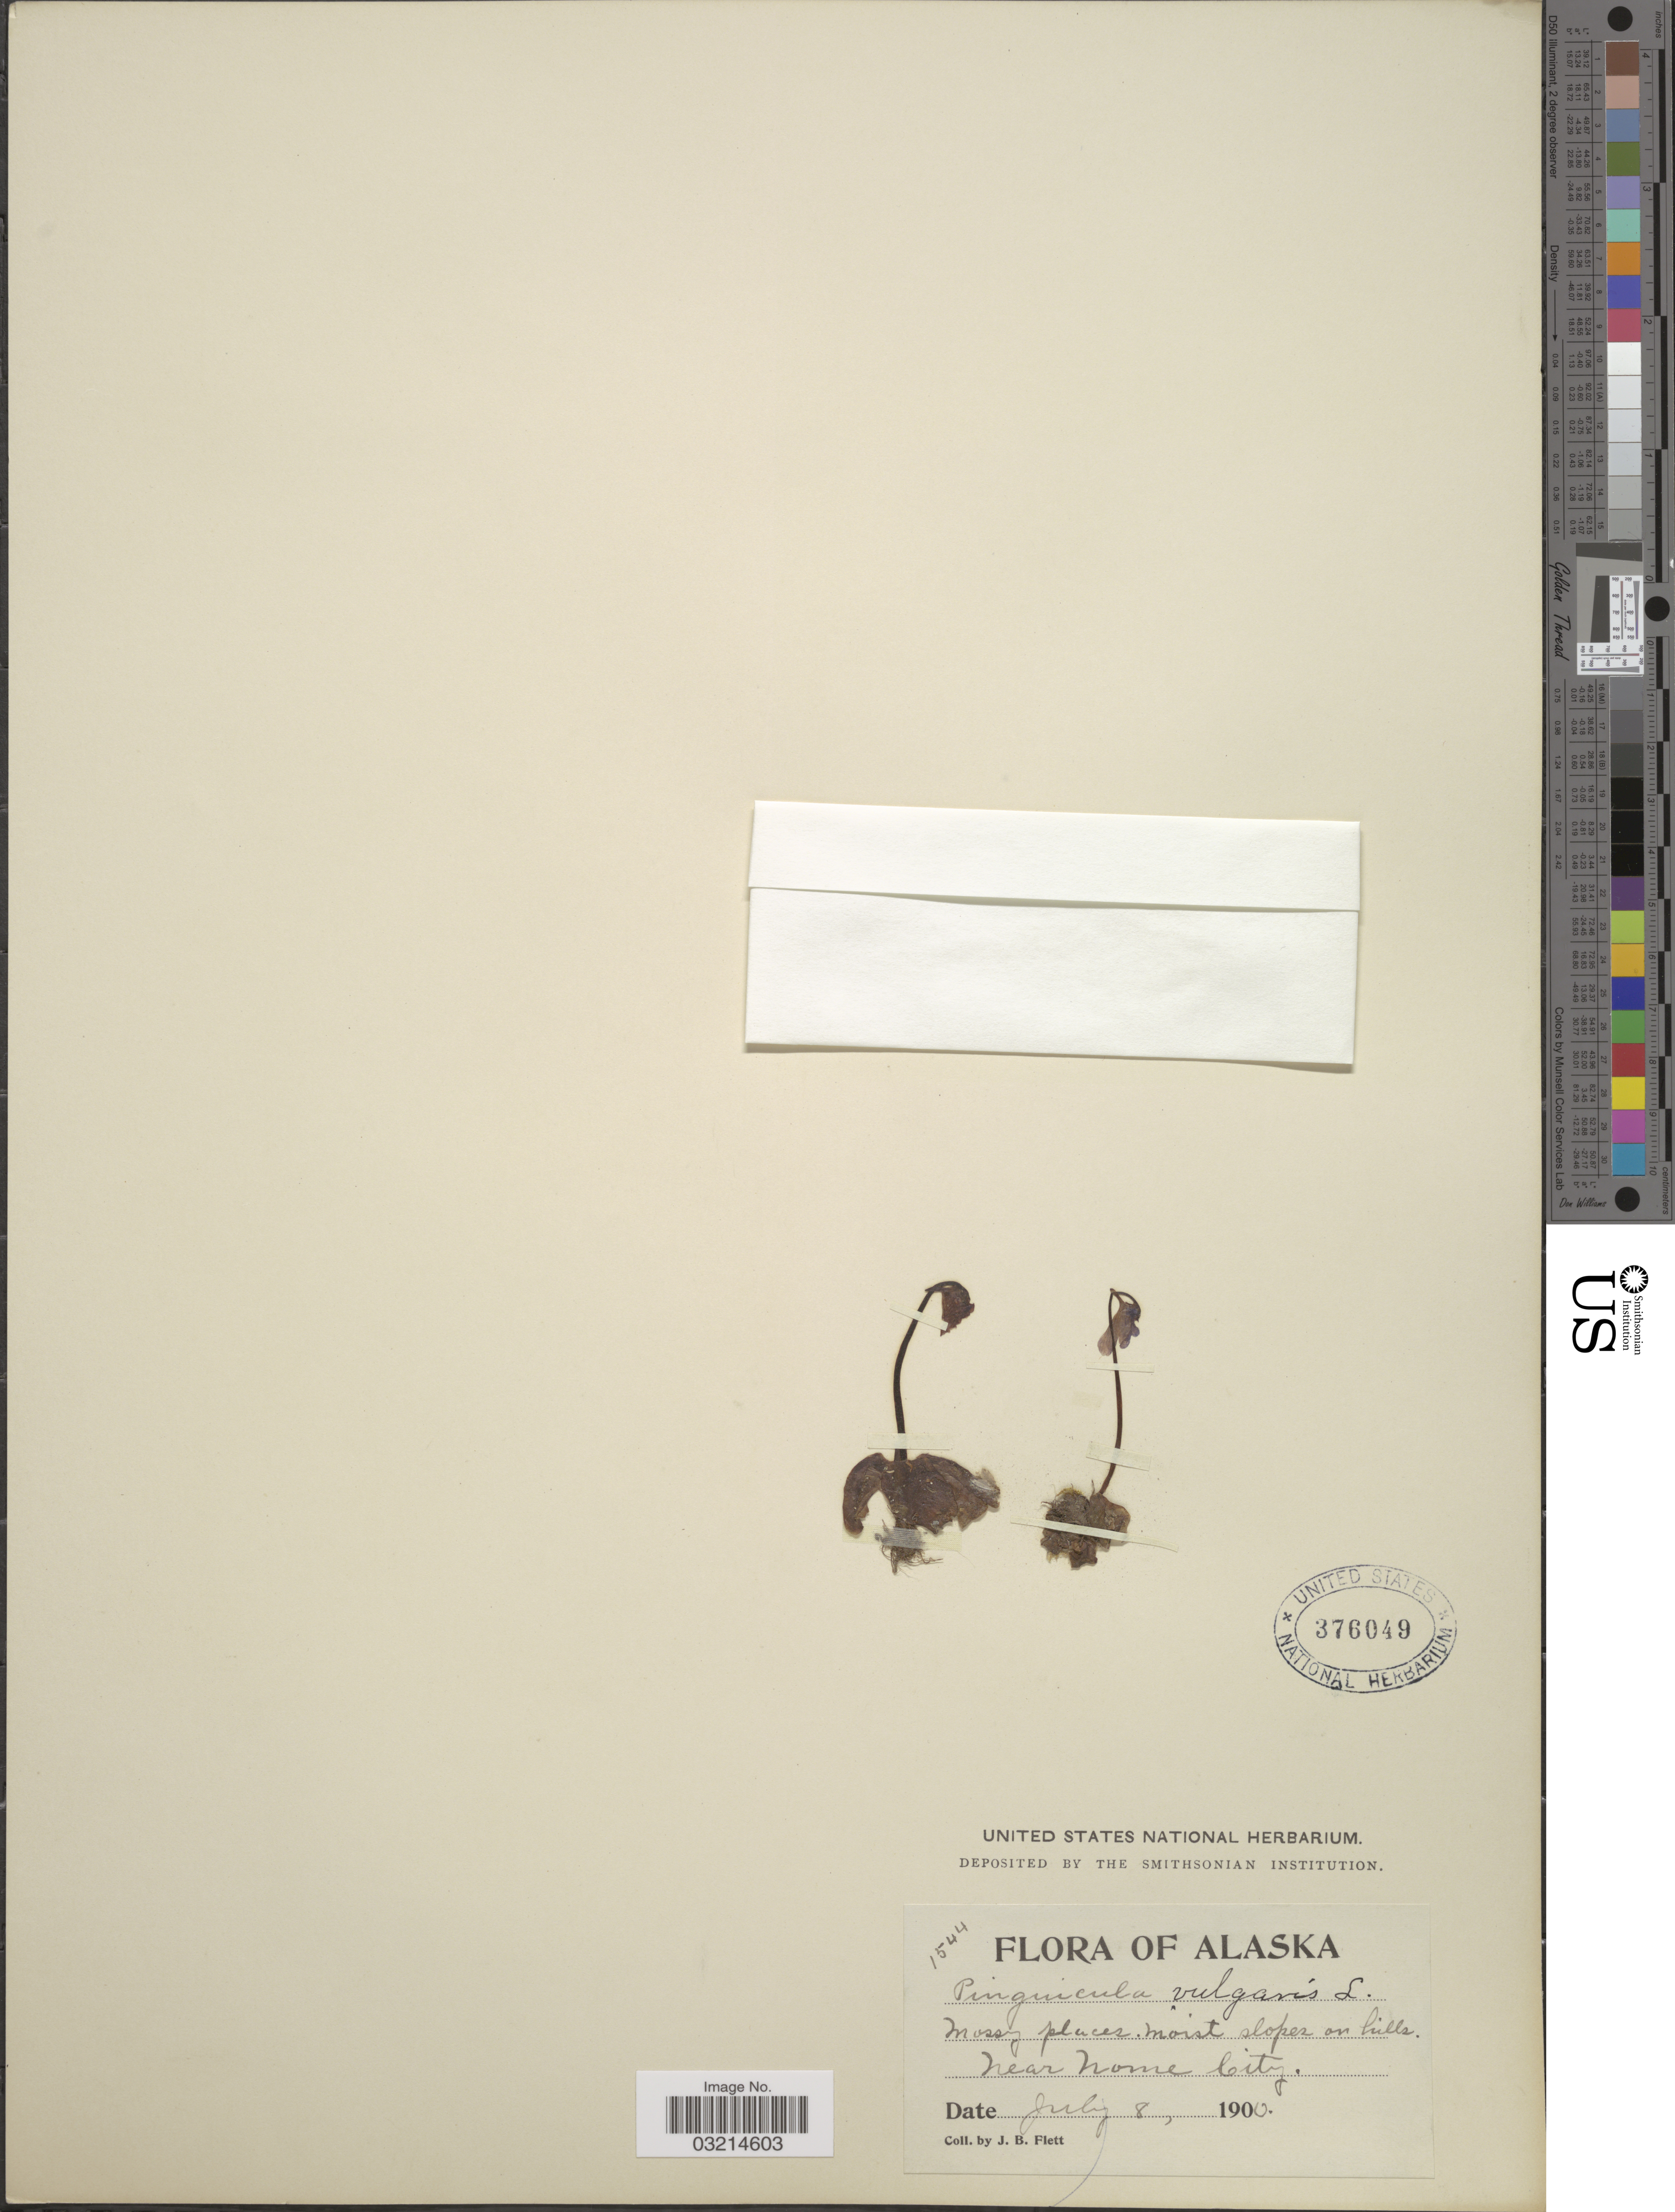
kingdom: Plantae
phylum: Tracheophyta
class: Magnoliopsida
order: Lamiales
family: Lentibulariaceae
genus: Pinguicula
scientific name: Pinguicula vulgaris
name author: L.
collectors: J. Flett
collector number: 1544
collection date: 1900-07-08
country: United States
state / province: Alaska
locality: Near Nome City.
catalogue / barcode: US 376049